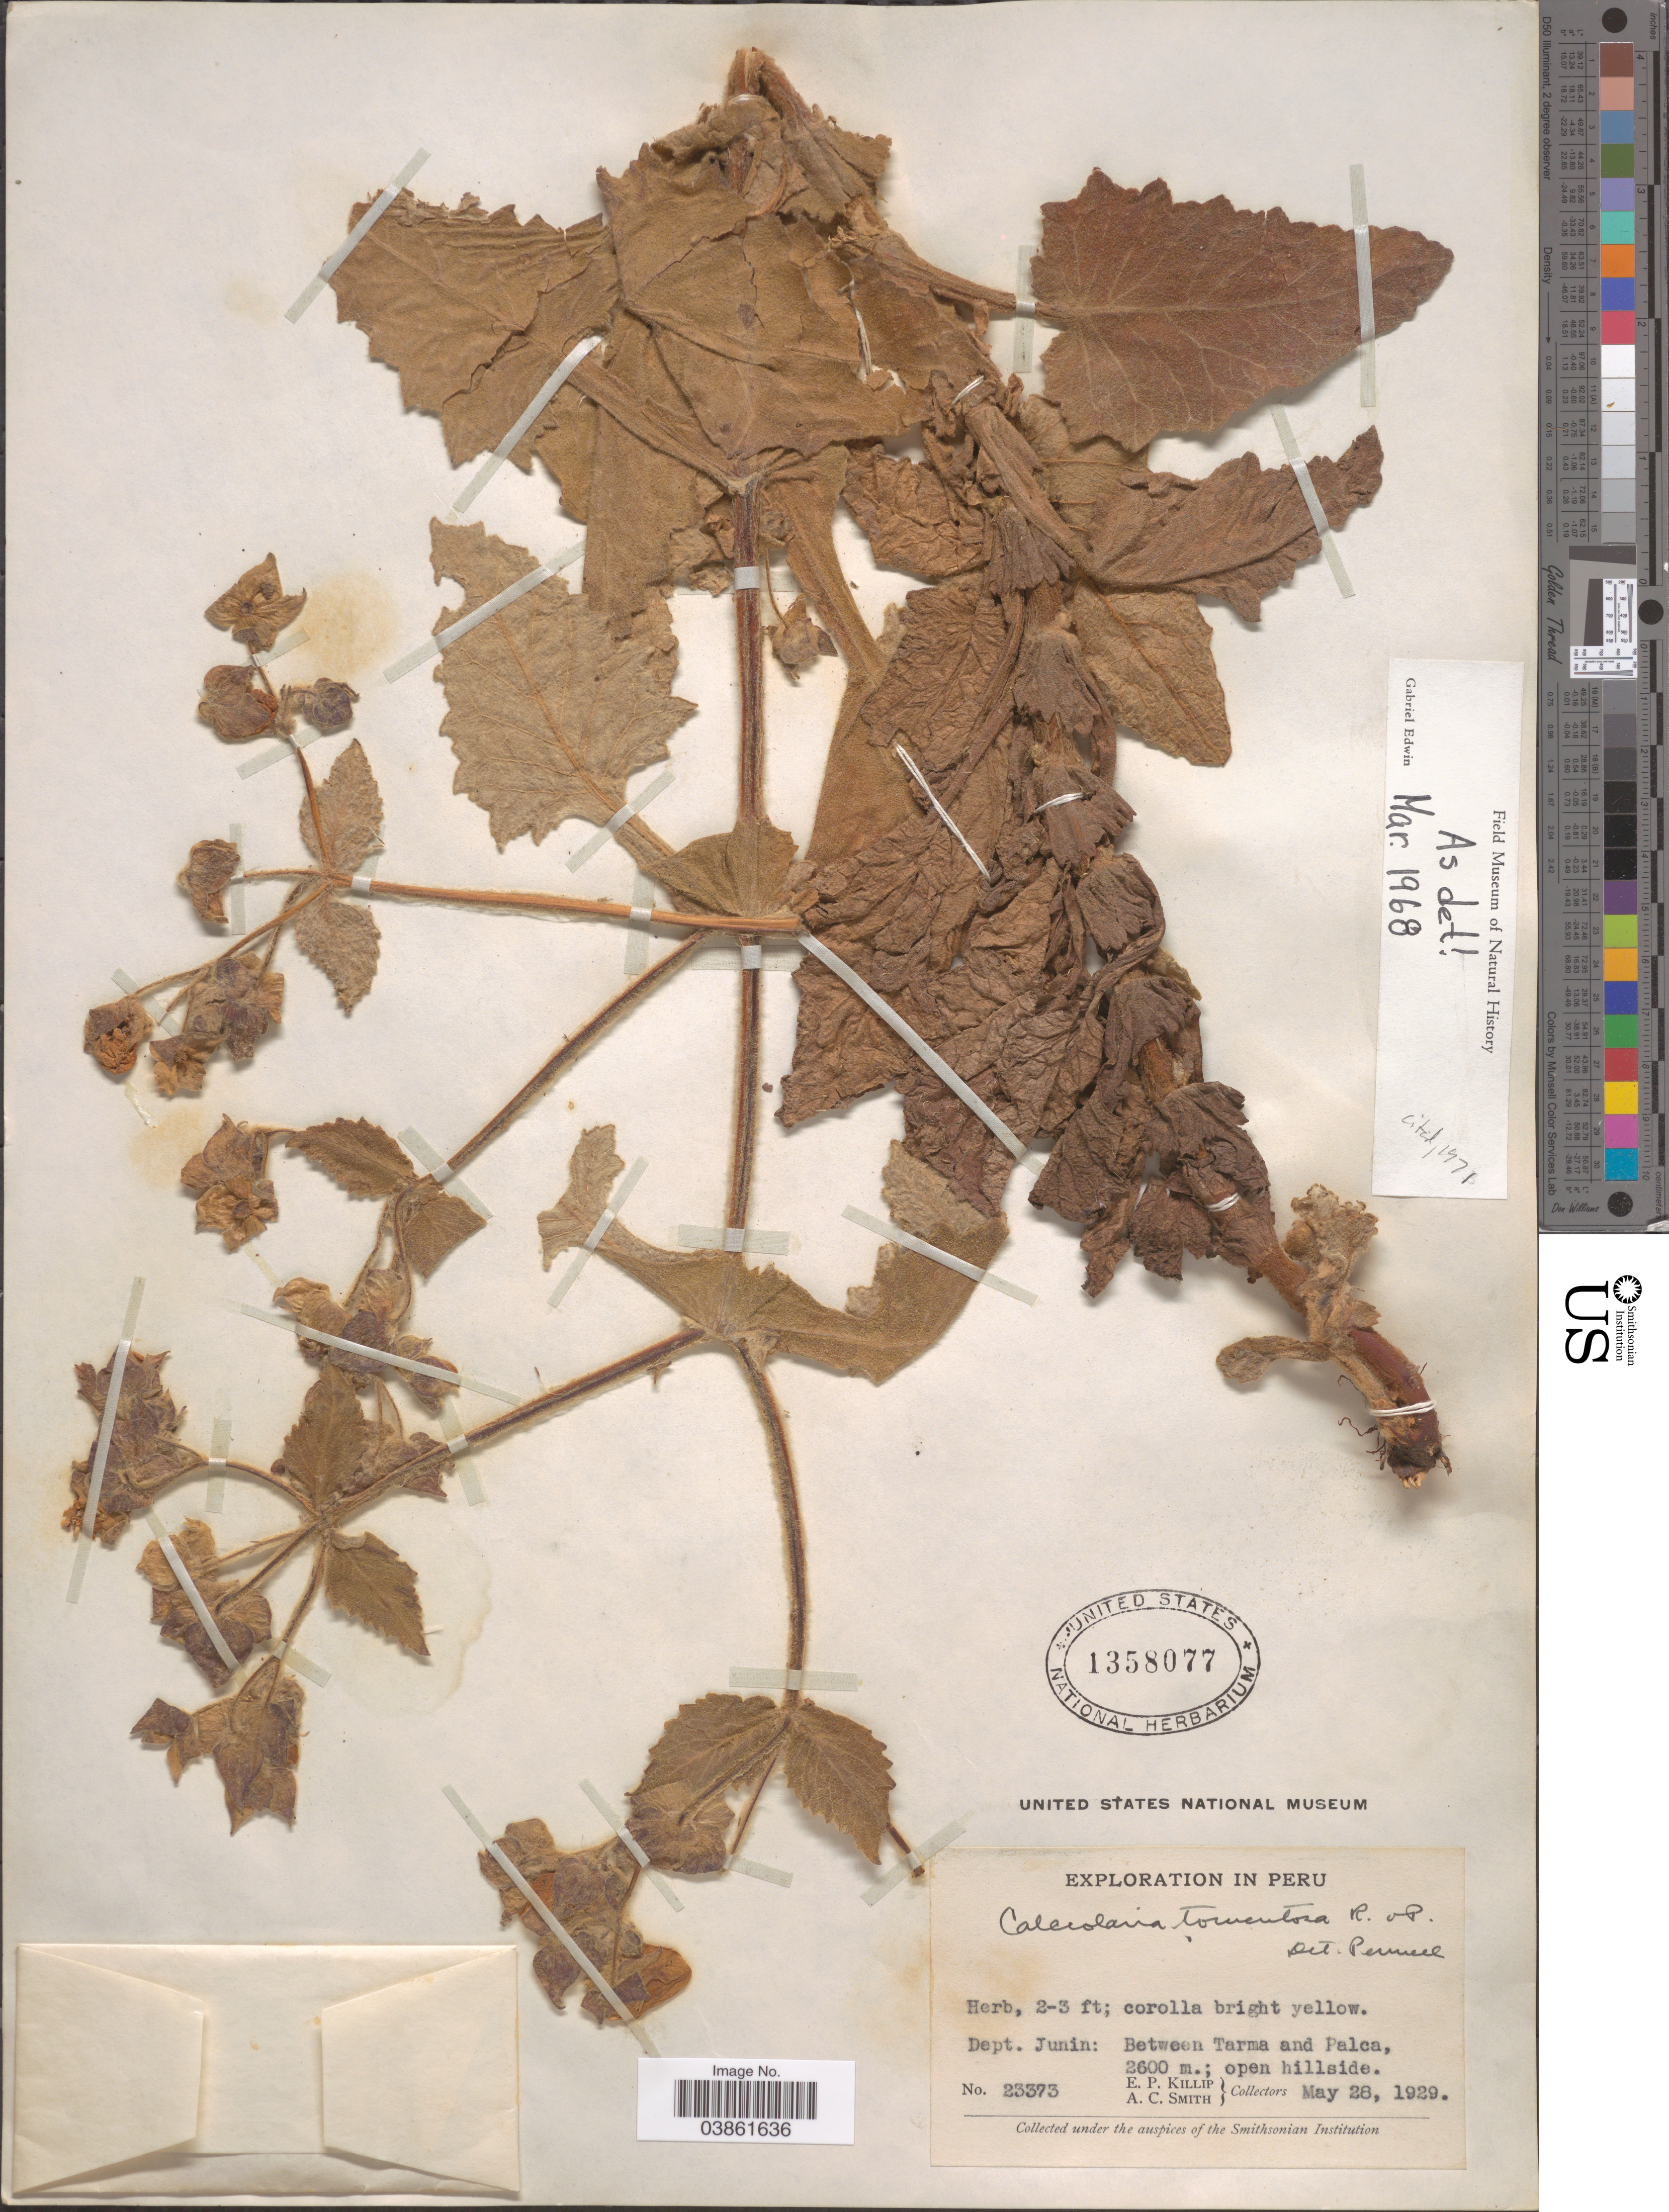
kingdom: Plantae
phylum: Tracheophyta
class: Magnoliopsida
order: Lamiales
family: Calceolariaceae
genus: Calceolaria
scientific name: Calceolaria tomentosa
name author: Ruiz & Pav.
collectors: E. P. Killip & A. C. Smith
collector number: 23373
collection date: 1929-05-28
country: Peru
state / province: Junín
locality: Dept. Junin: Between Tarma and Palca.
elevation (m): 2600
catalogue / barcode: US 1358077